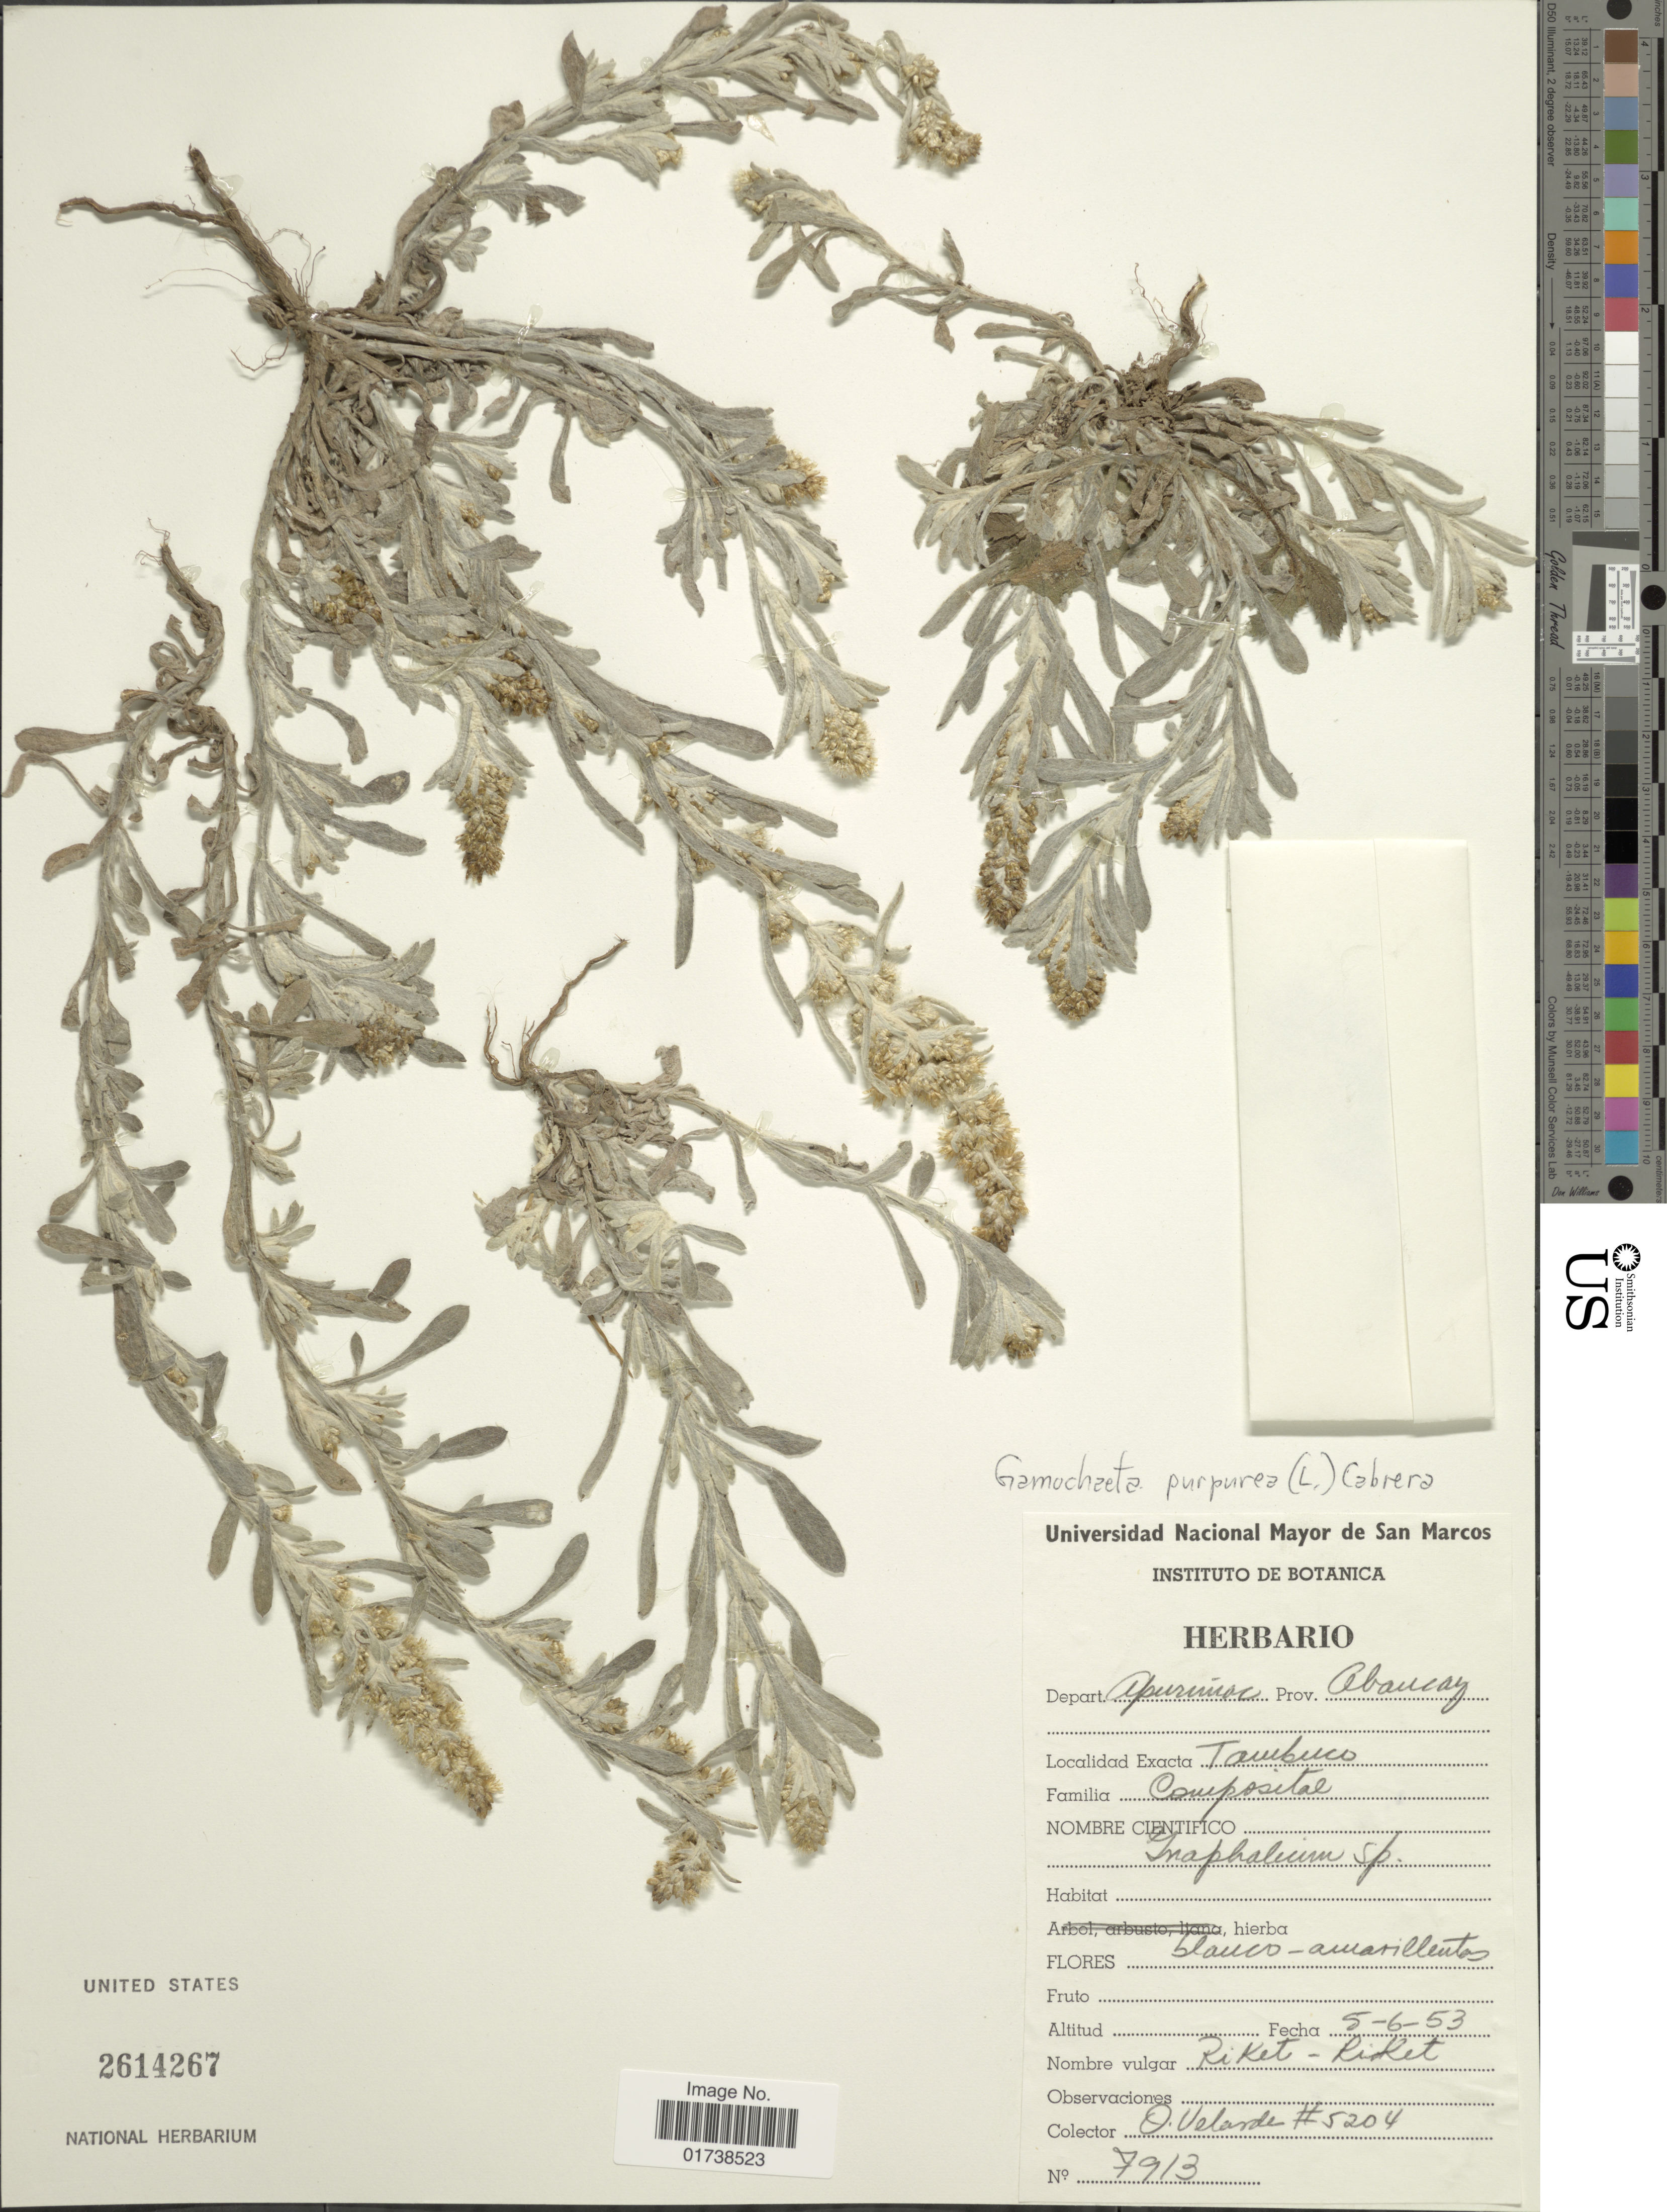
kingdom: Plantae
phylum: Tracheophyta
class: Magnoliopsida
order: Asterales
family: Asteraceae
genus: Gamochaeta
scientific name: Gamochaeta purpurea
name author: (L.) Cabrera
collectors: O. Velarde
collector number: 5204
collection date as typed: Transcribed d/m/y: 5/6/53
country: Peru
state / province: Apurímac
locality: Tambuco, Prov. Abancay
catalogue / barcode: US 2614267